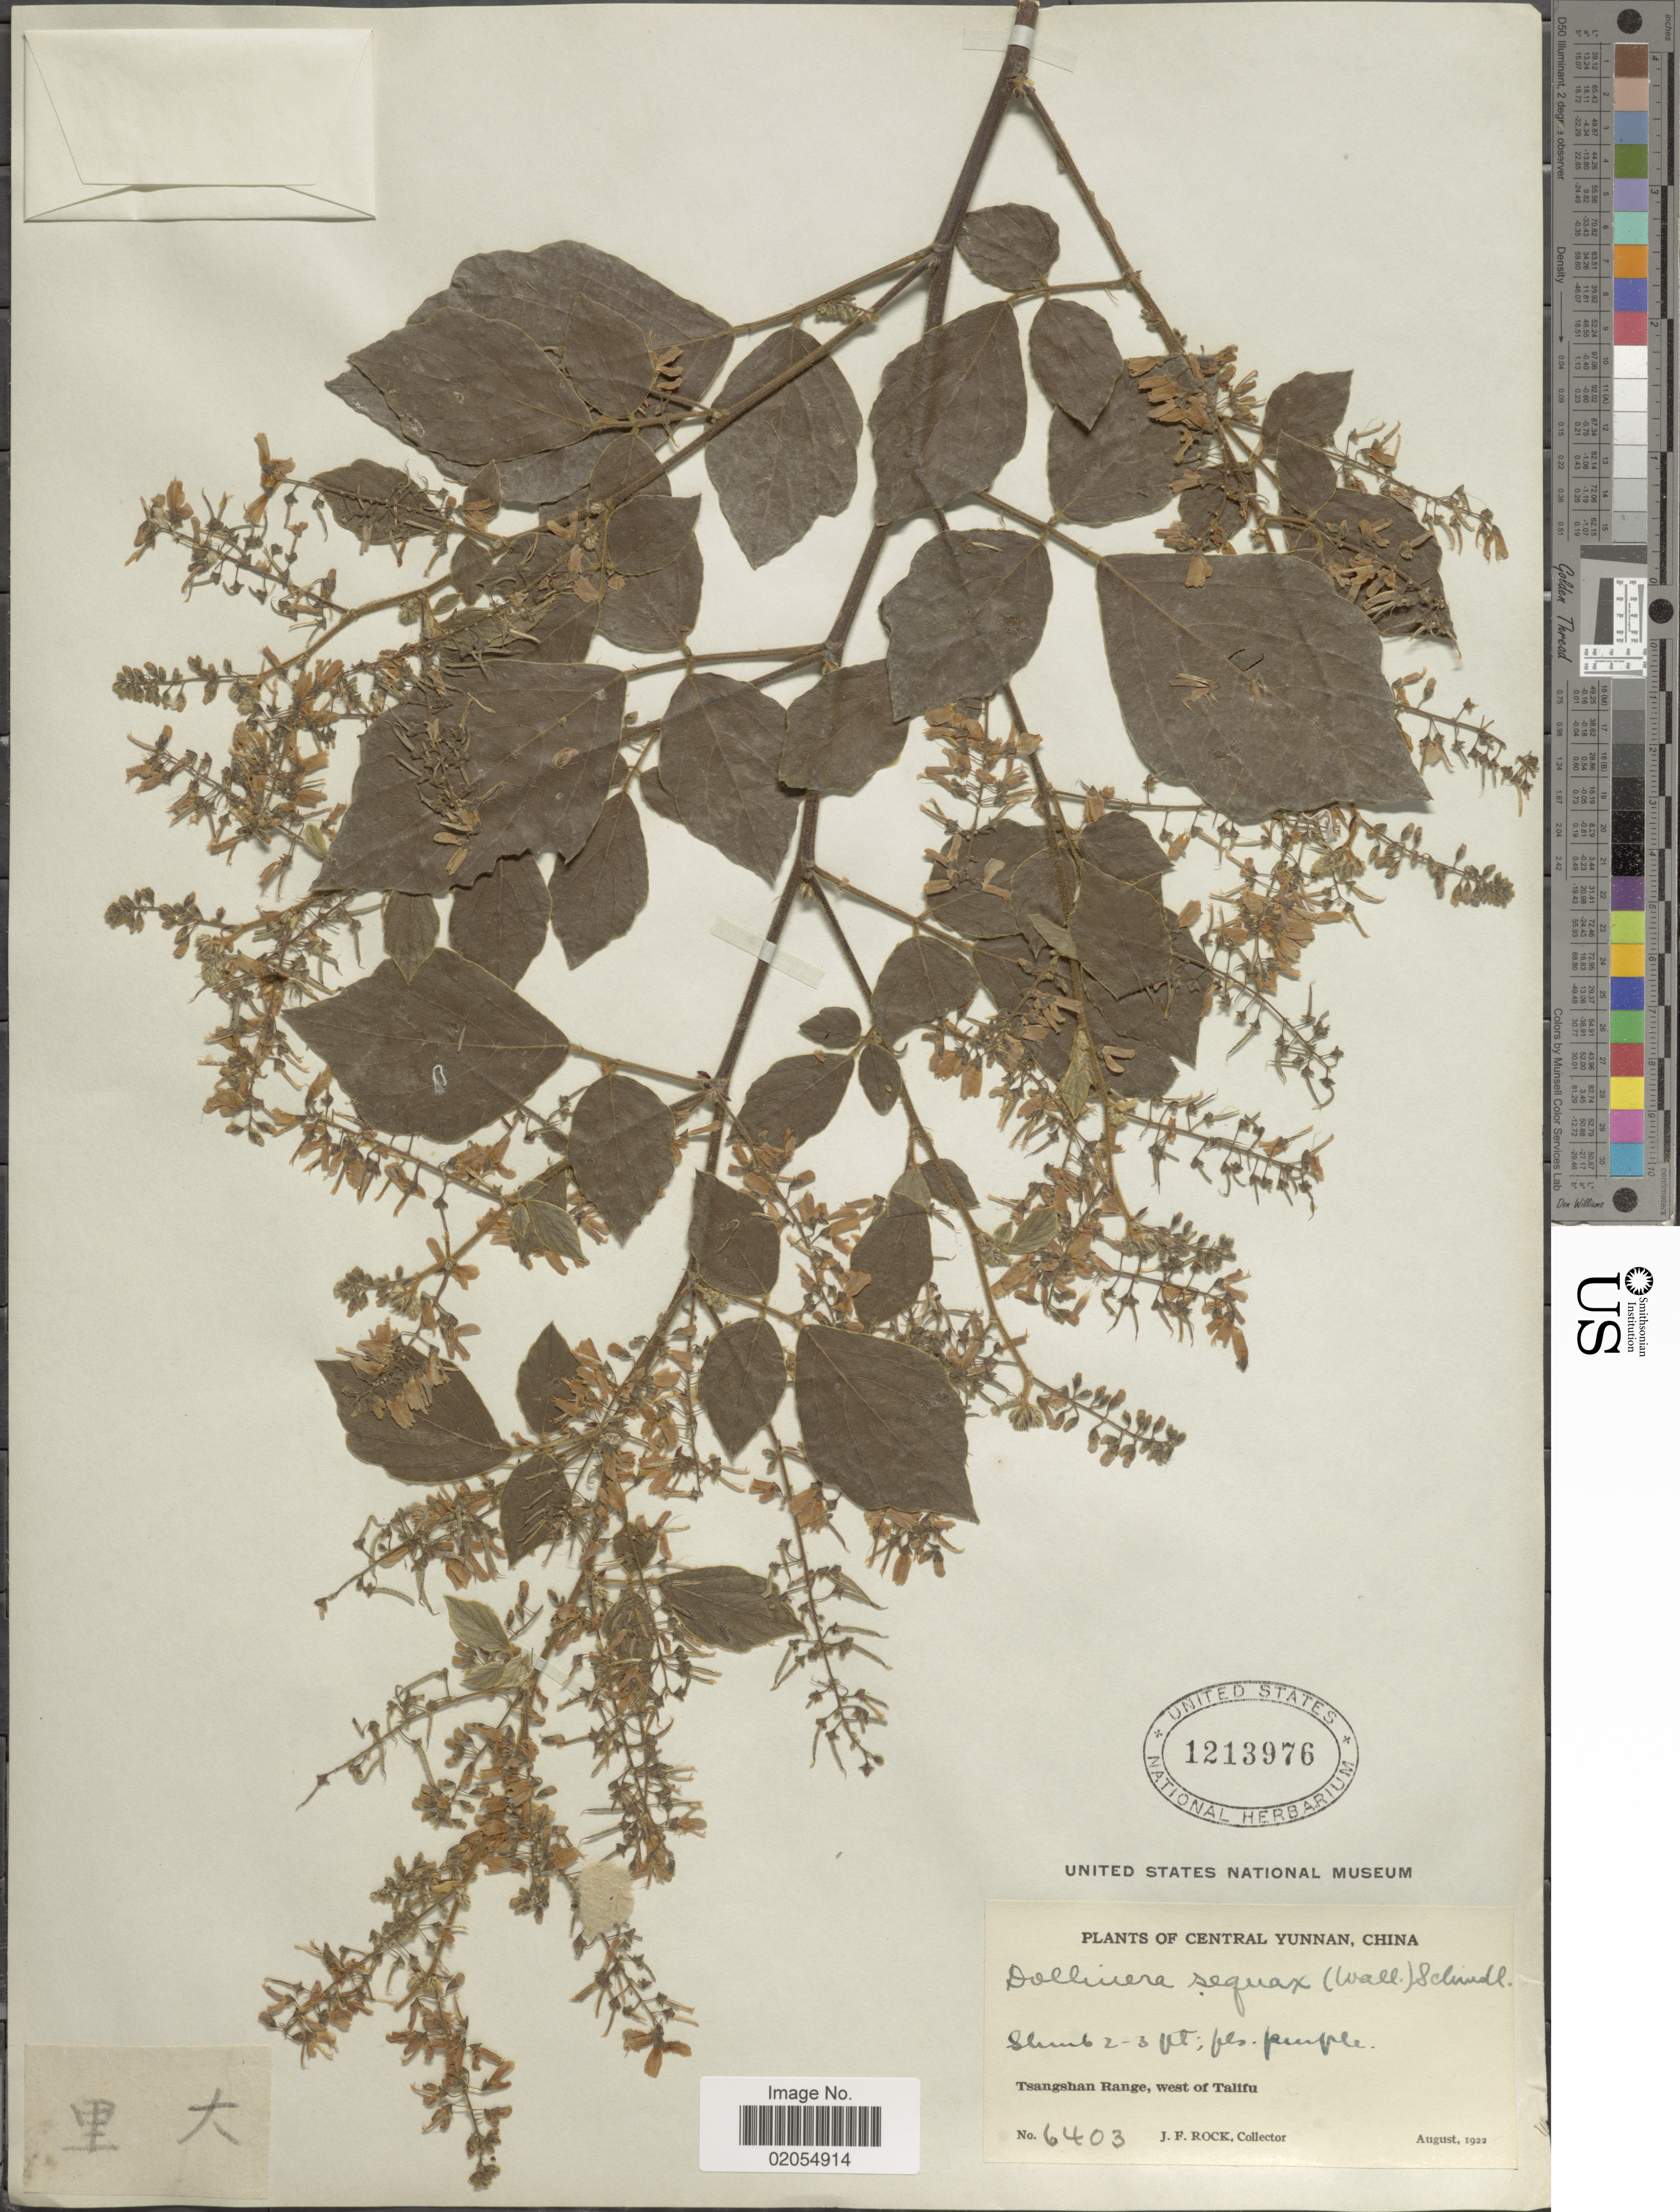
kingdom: Plantae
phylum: Tracheophyta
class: Magnoliopsida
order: Fabales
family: Fabaceae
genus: Puhuaea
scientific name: Puhuaea sequax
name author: (Wall.) H. Ohashi & K. Ohashi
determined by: Strong, Mark T., (BOT), Smithsonian Institution - National Museum of Natural History (UNITED STATES)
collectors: J. Rock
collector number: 6403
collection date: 1922-08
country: China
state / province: Yunnan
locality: Central Yunnan, Tsangshan Range, west of Talifu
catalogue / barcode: US 1213976